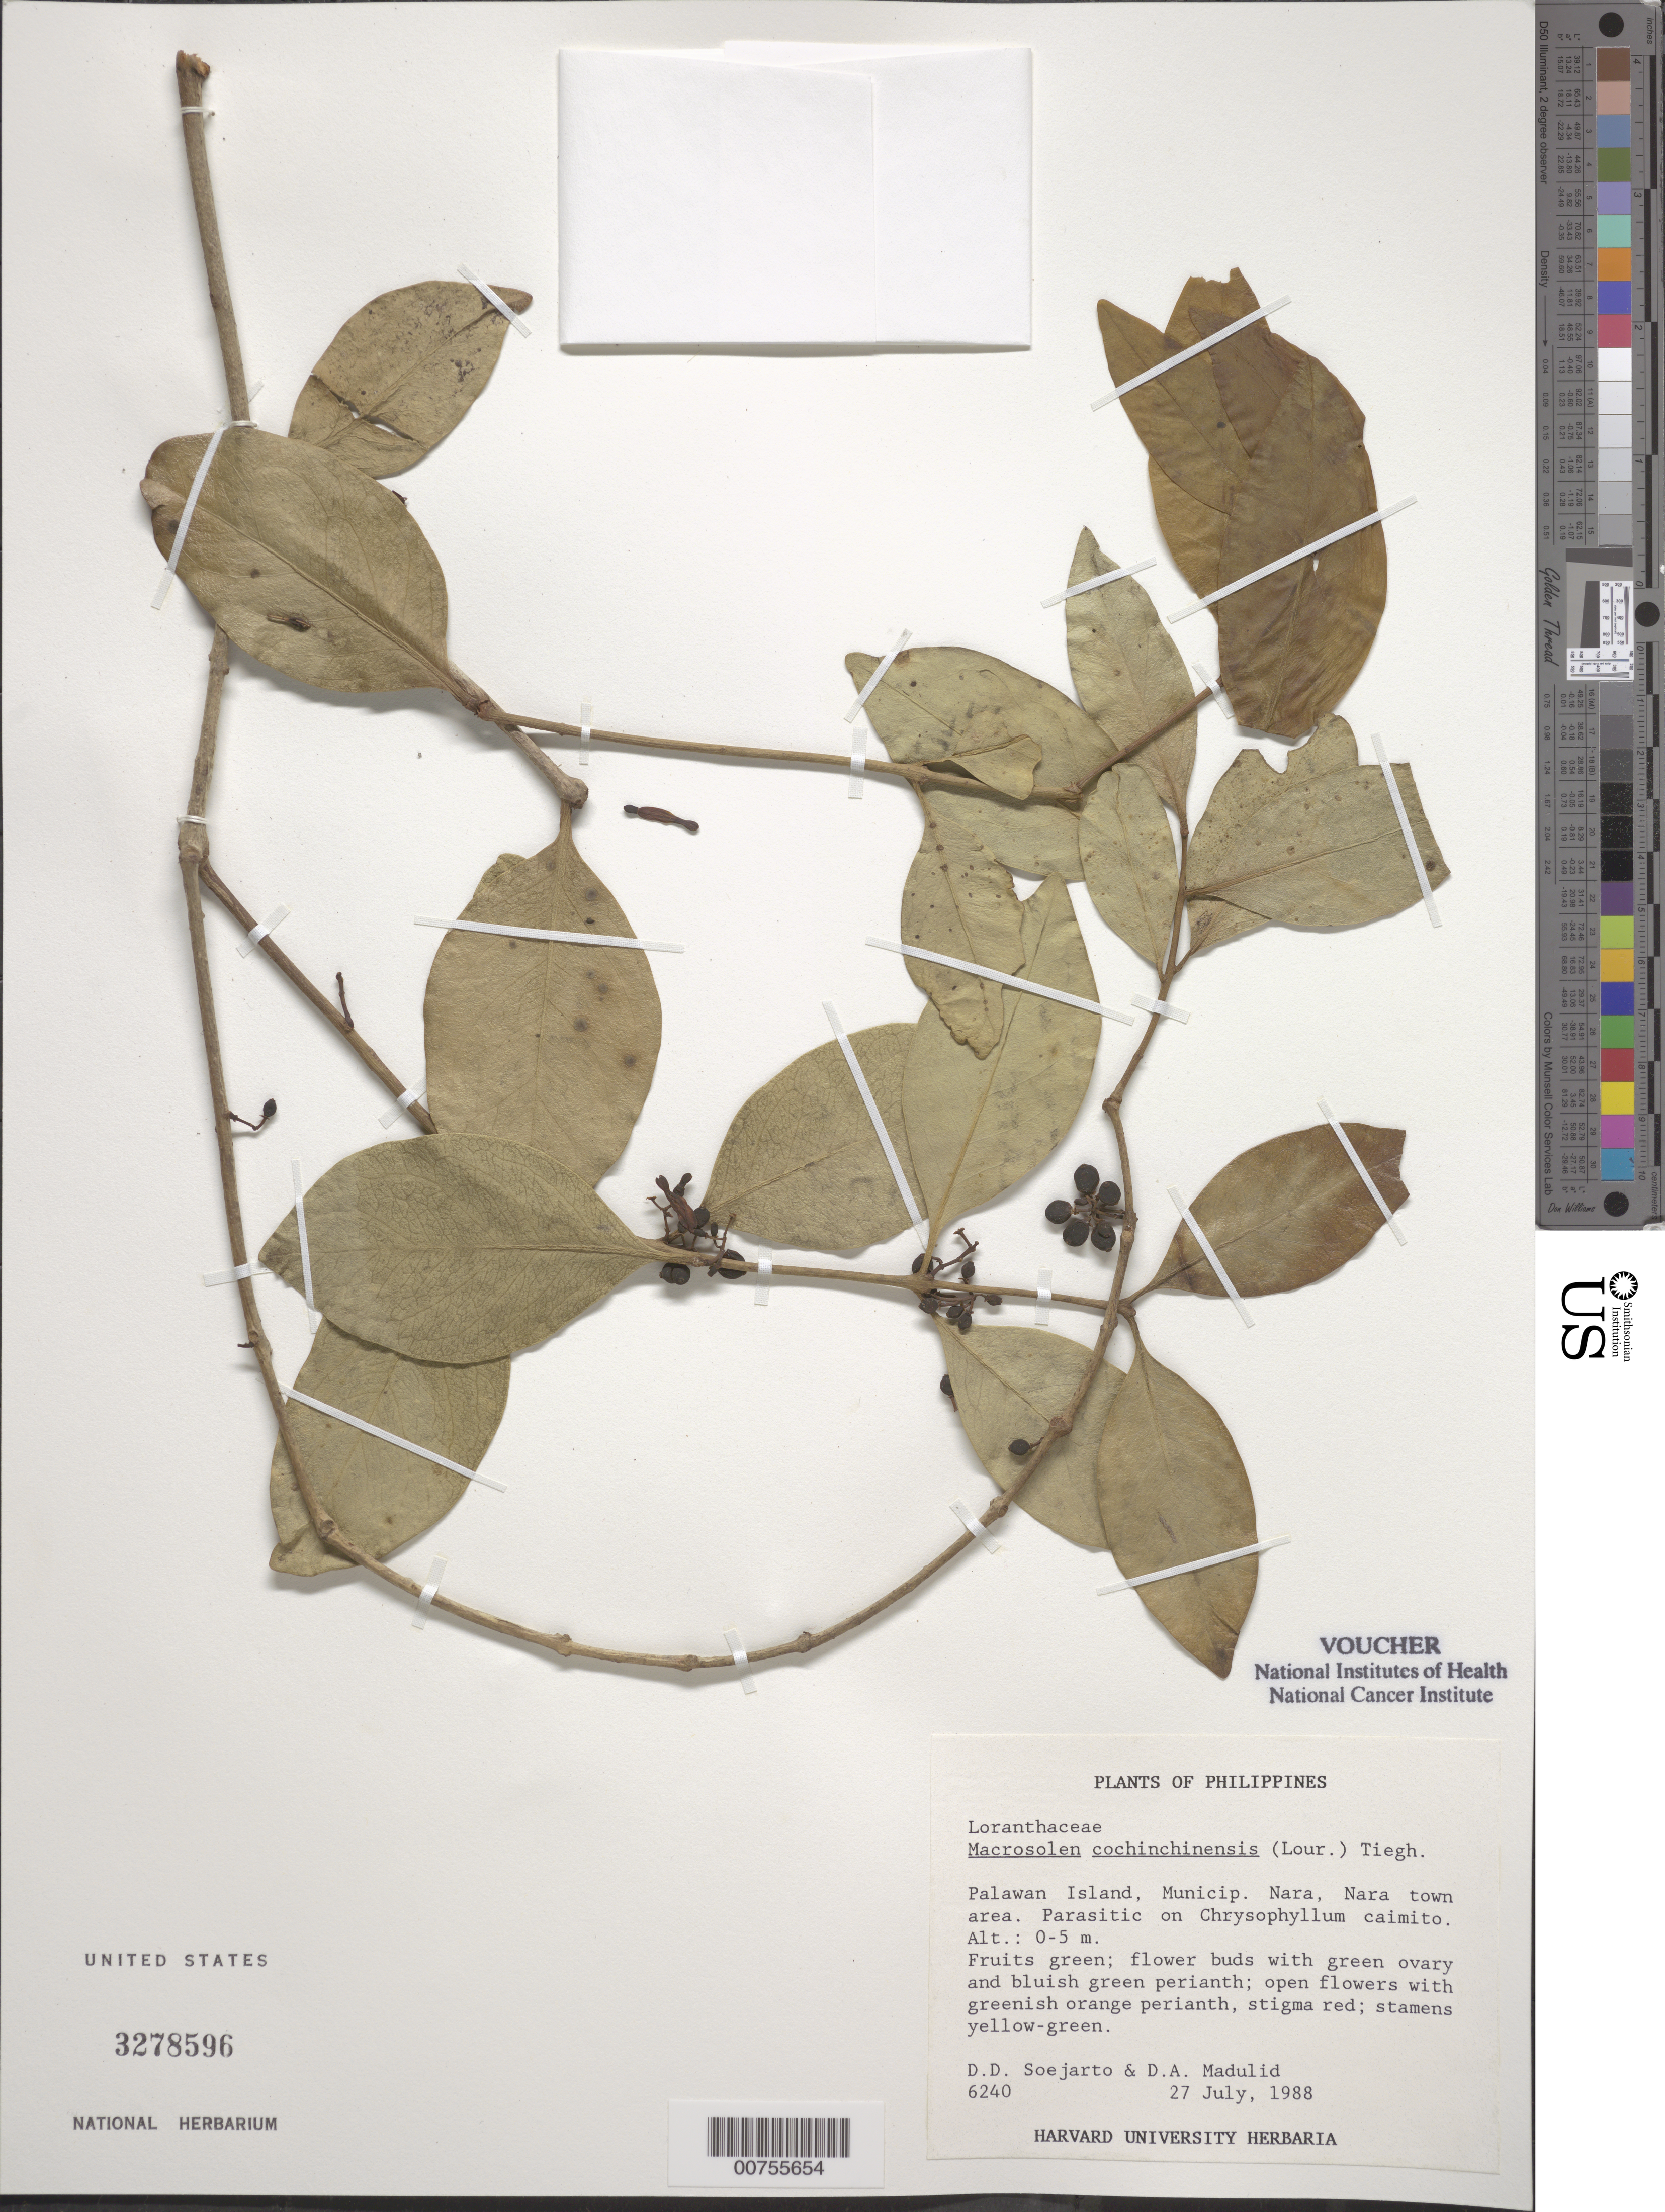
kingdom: Plantae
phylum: Tracheophyta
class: Magnoliopsida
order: Santalales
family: Loranthaceae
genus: Macrosolen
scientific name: Macrosolen cochinchinensis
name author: (Lour.) Tiegh.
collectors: D. D. Soejarto & D. A. Madulid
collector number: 6240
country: Philippines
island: Palawan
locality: Palawan Island, Municip. Nara, Nara town area.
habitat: Parasitic on Chrysophyllum caimito.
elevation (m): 0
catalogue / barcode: US 3278596